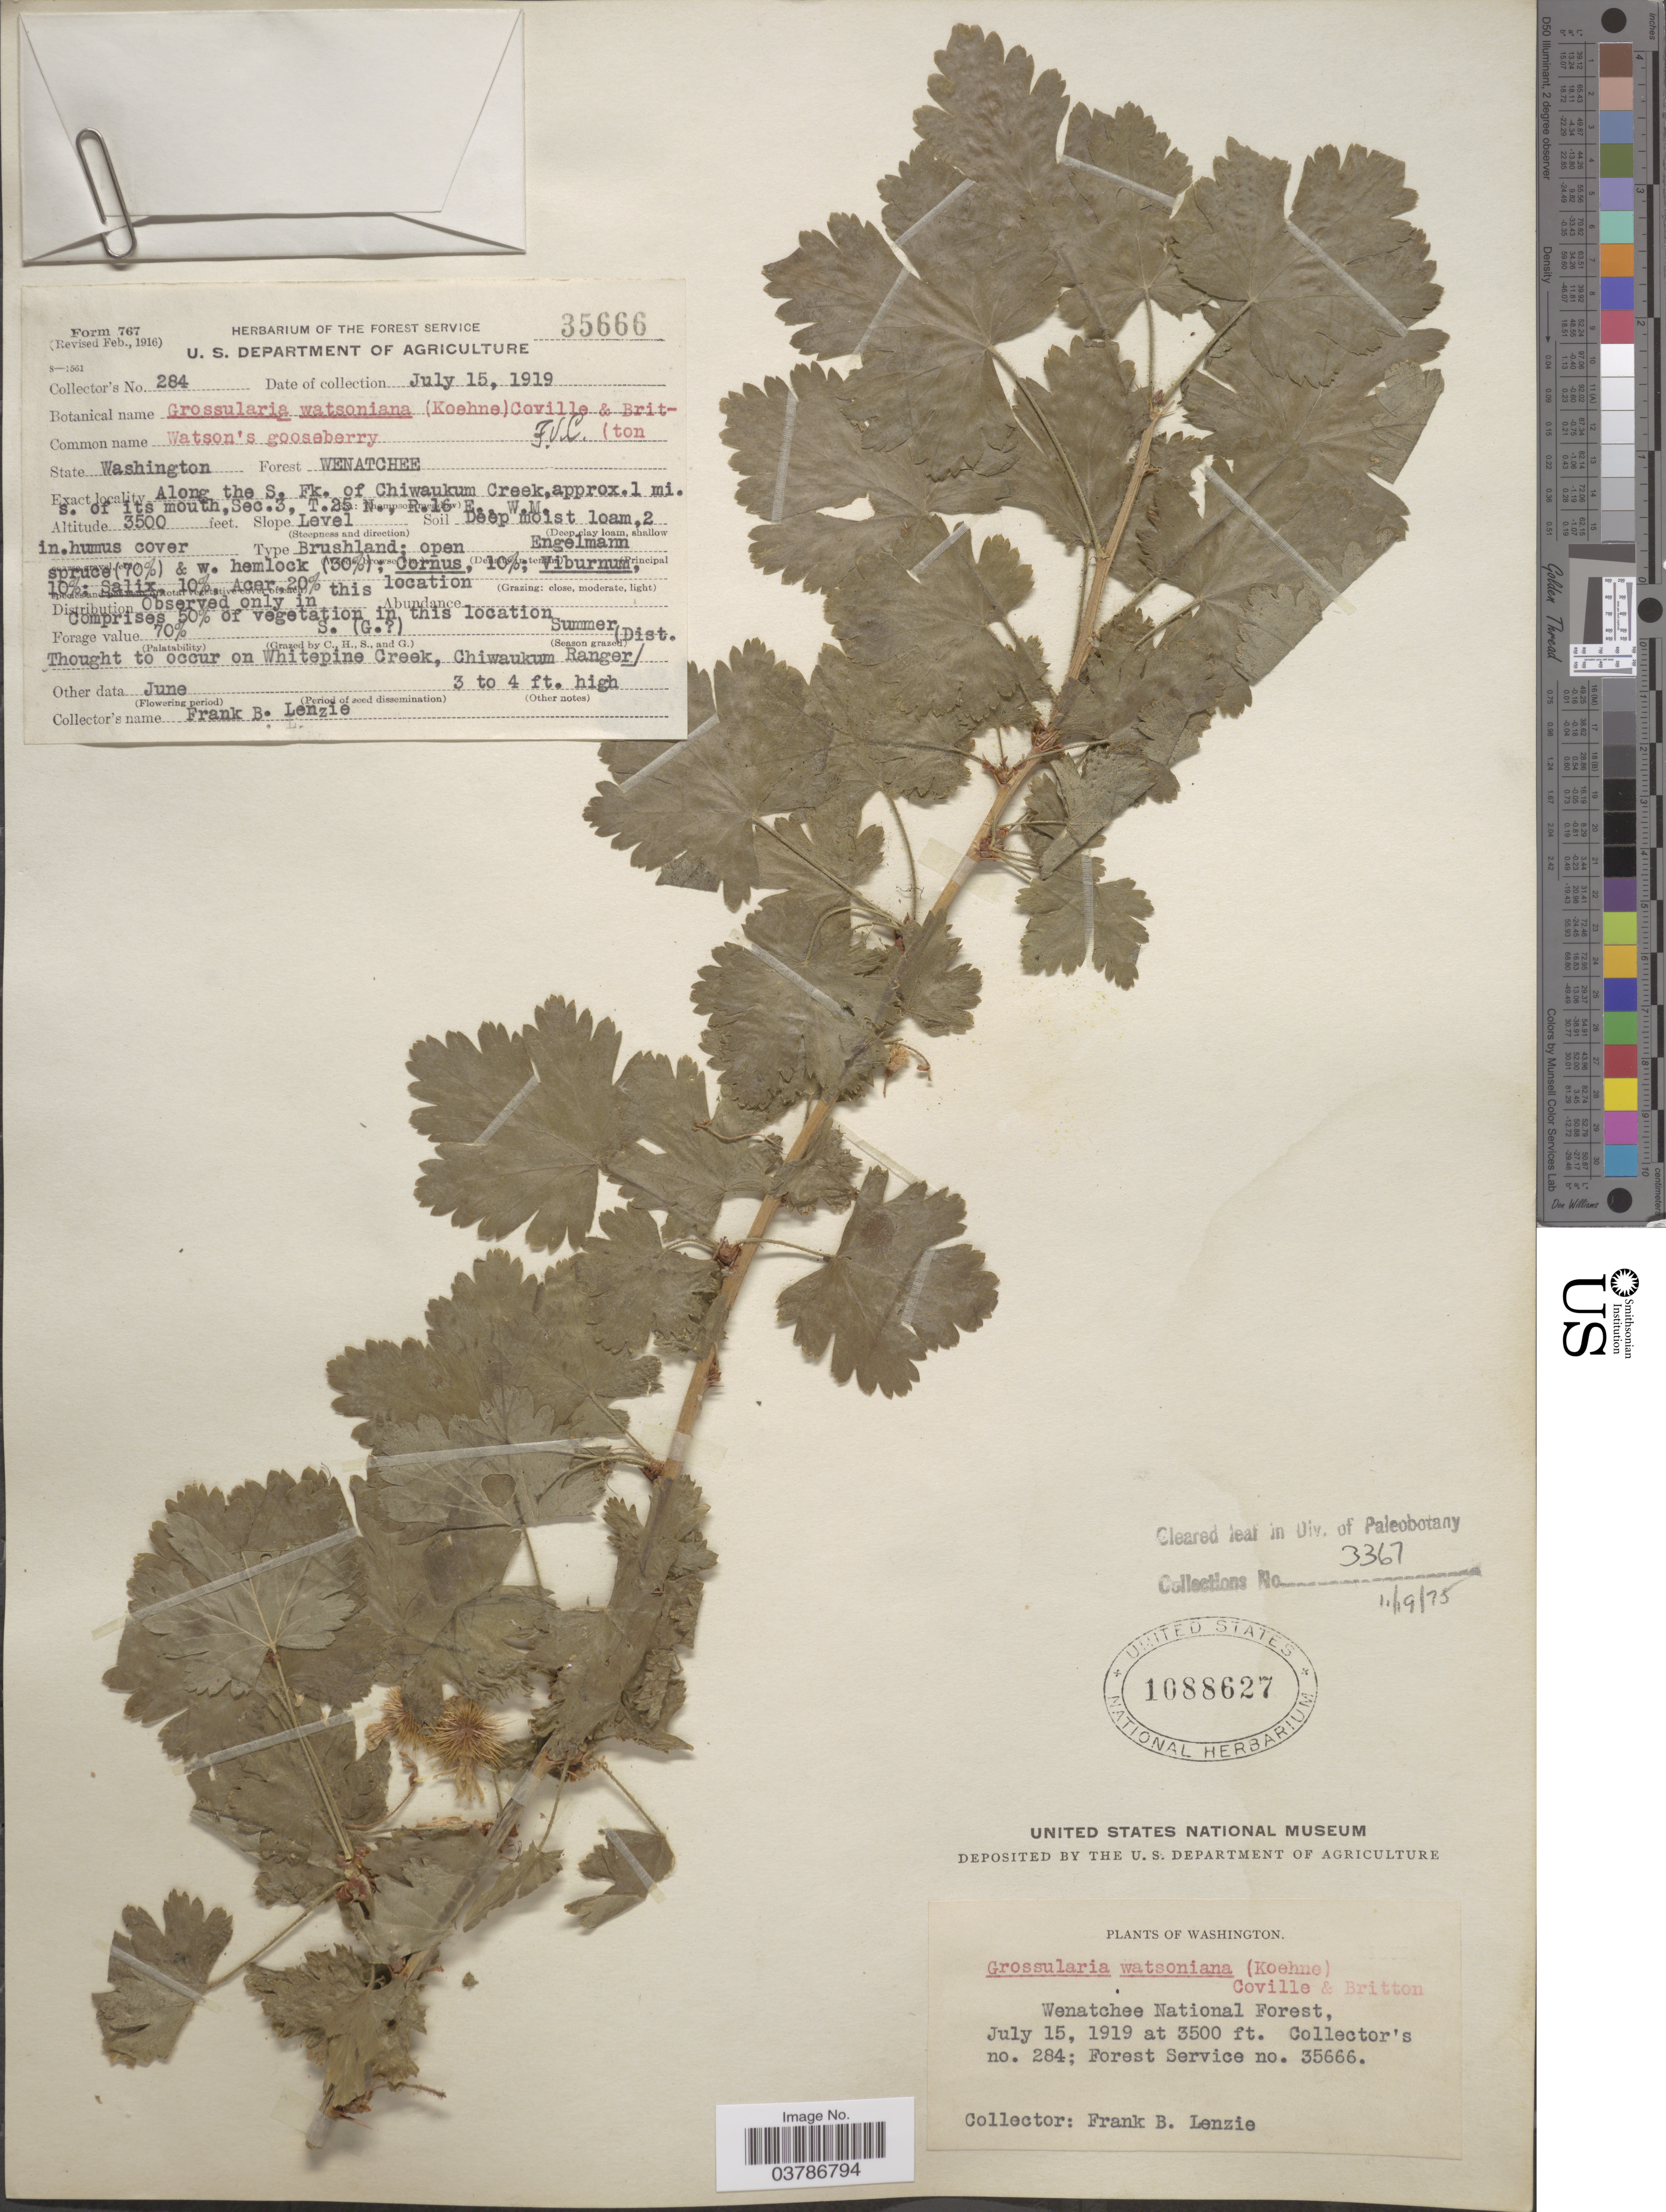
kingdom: Plantae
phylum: Tracheophyta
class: Magnoliopsida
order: Saxifragales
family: Grossulariaceae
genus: Ribes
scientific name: Ribes watsonianum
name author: Koehne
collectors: F. B. Lenzie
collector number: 284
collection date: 1919-07-15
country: United States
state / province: Washington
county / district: Chelan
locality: Wenatchee National Forest. Along the S. Fk. of Chiwaukum Creek, approx. 1 mi. s. of its mouth, Sec. 3 T. 25 N., R. 16 E., W.M.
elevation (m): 1067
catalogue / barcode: US 1088627